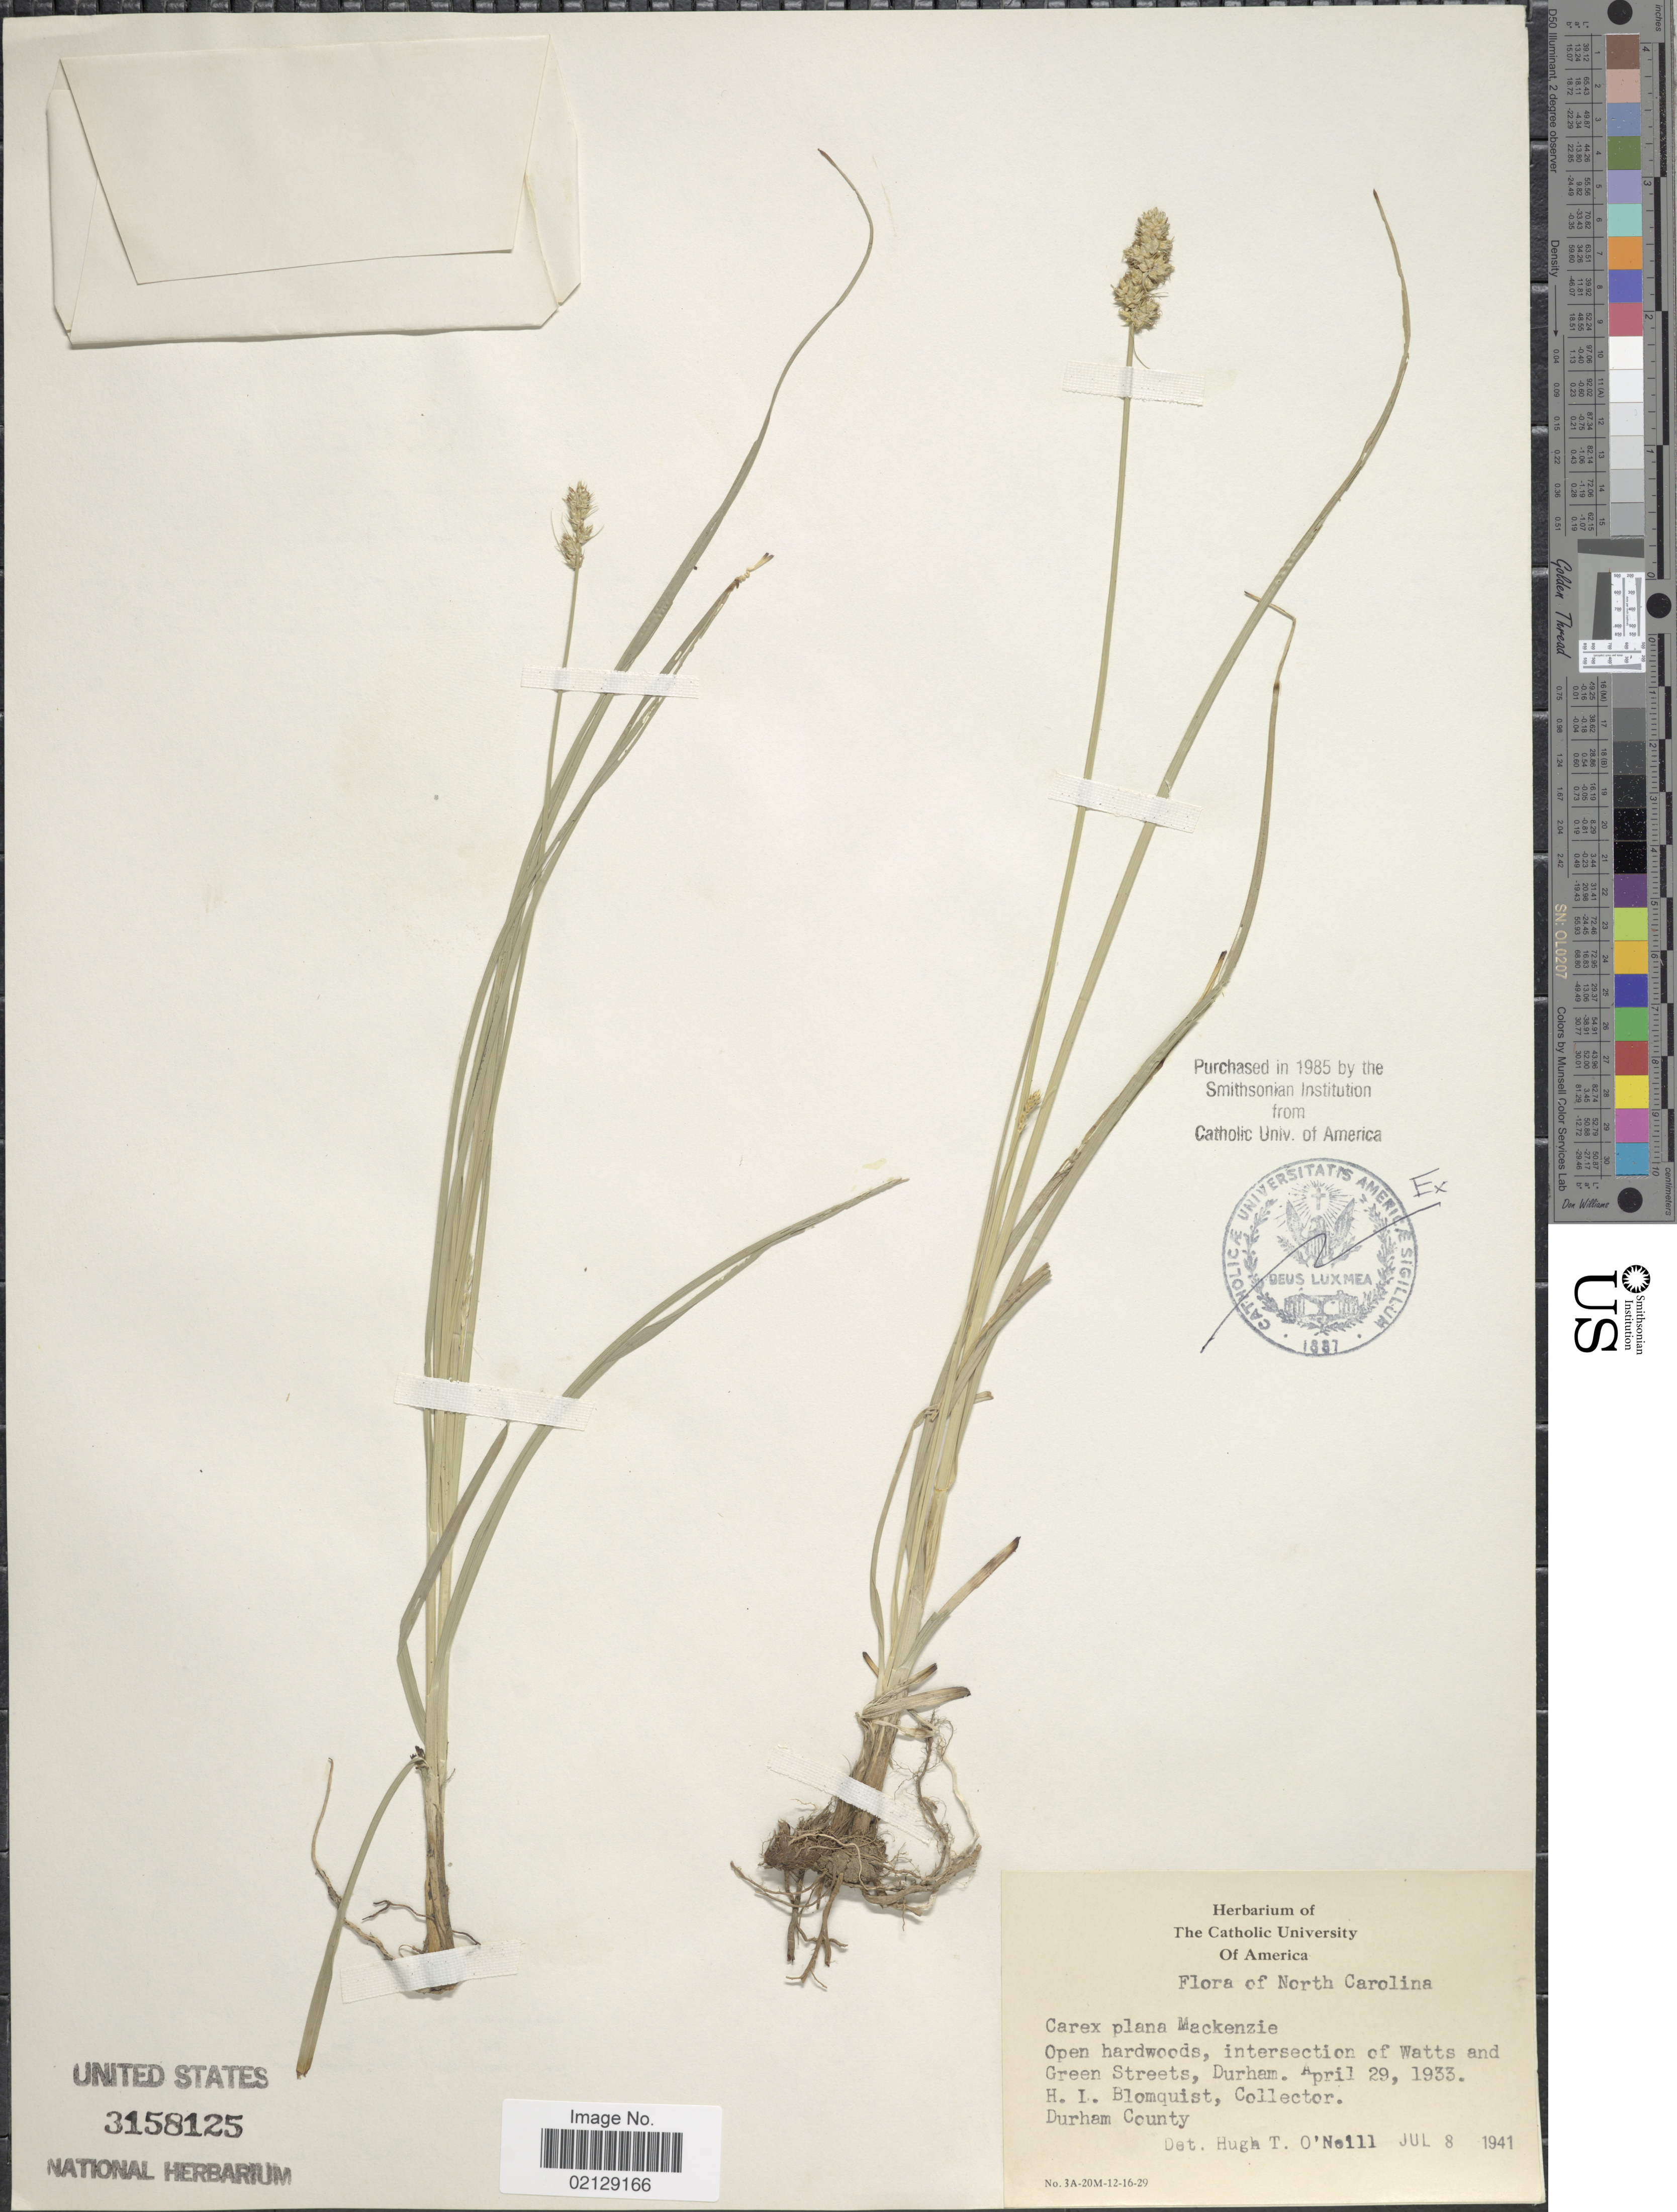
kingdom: Plantae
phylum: Tracheophyta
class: Liliopsida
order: Poales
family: Cyperaceae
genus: Carex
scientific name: Carex muehlenbergii var. enervis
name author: Boott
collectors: H. Blomquist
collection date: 1933-04-29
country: United States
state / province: North Carolina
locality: Open hardwoods, interscetion of Watts and Green Streets, Durham, Durham County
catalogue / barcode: US 3158125